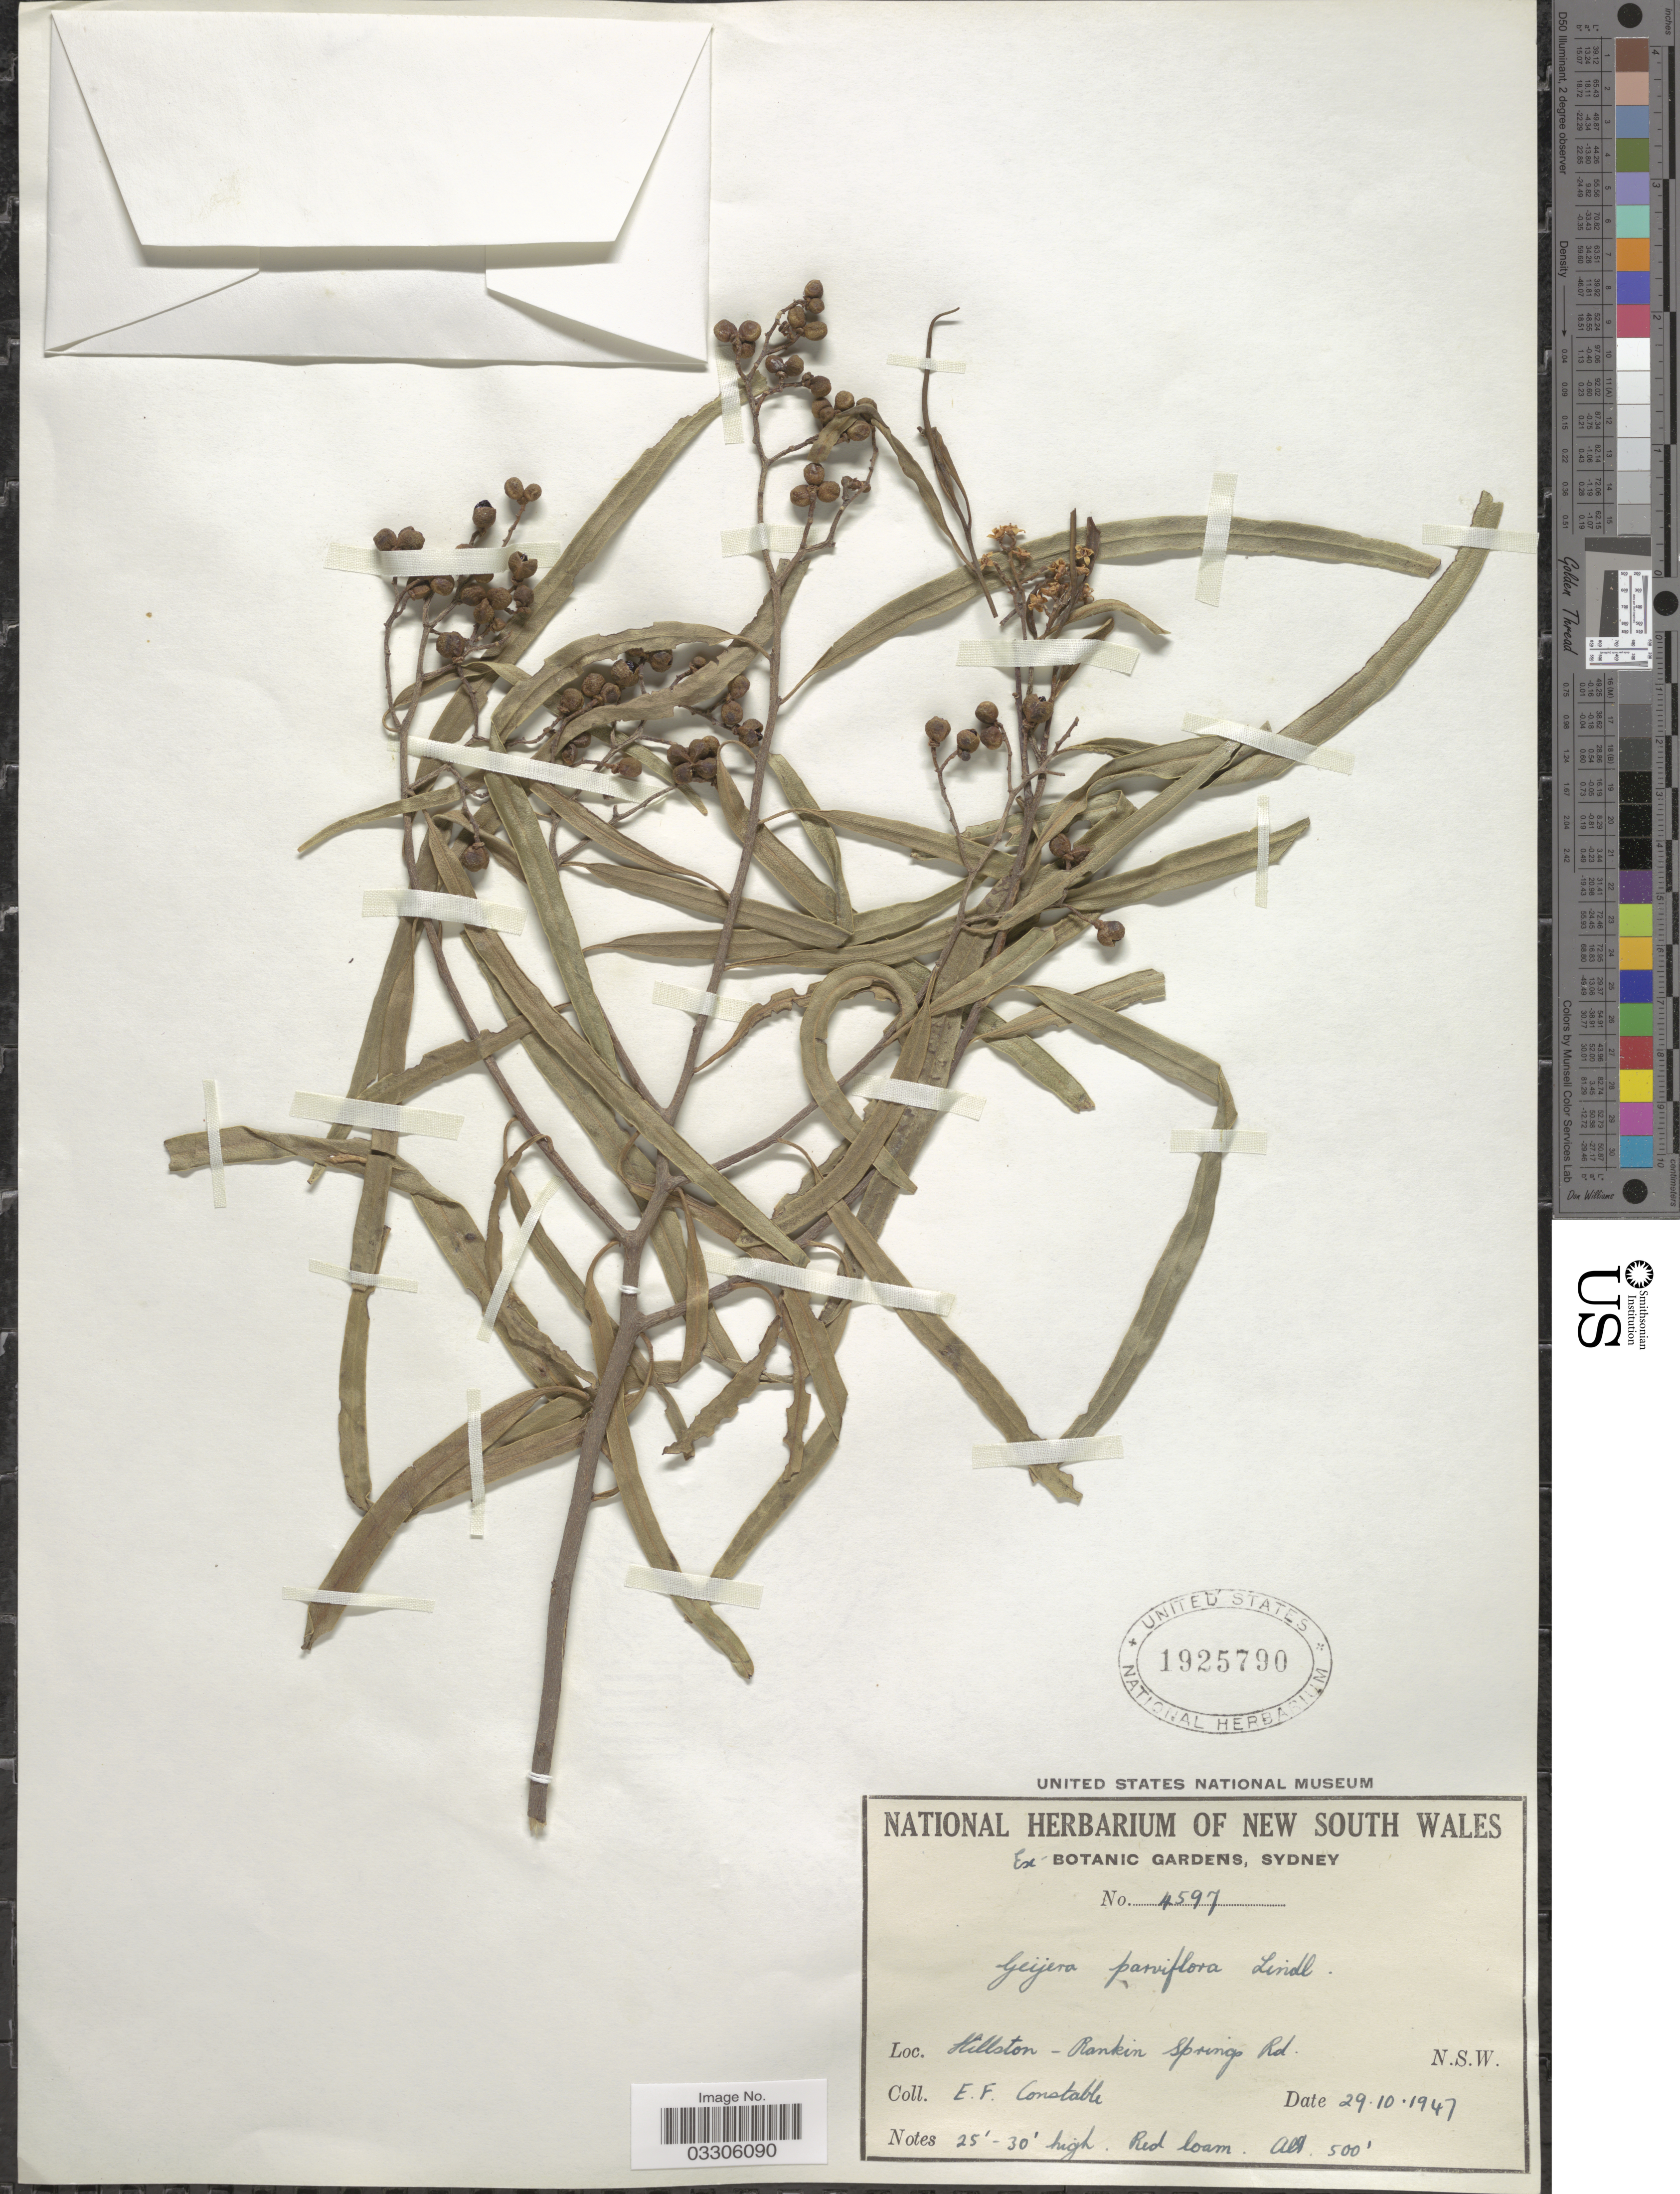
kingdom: Plantae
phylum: Tracheophyta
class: Magnoliopsida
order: Sapindales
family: Rutaceae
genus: Geijera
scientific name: Geijera parviflora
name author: Lindl.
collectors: E. F. Constable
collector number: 4597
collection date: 1947-10-29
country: Australia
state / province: New South Wales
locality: Hillston-Rankin Springs Rd. N. S. W.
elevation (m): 152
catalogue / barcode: US 1925790